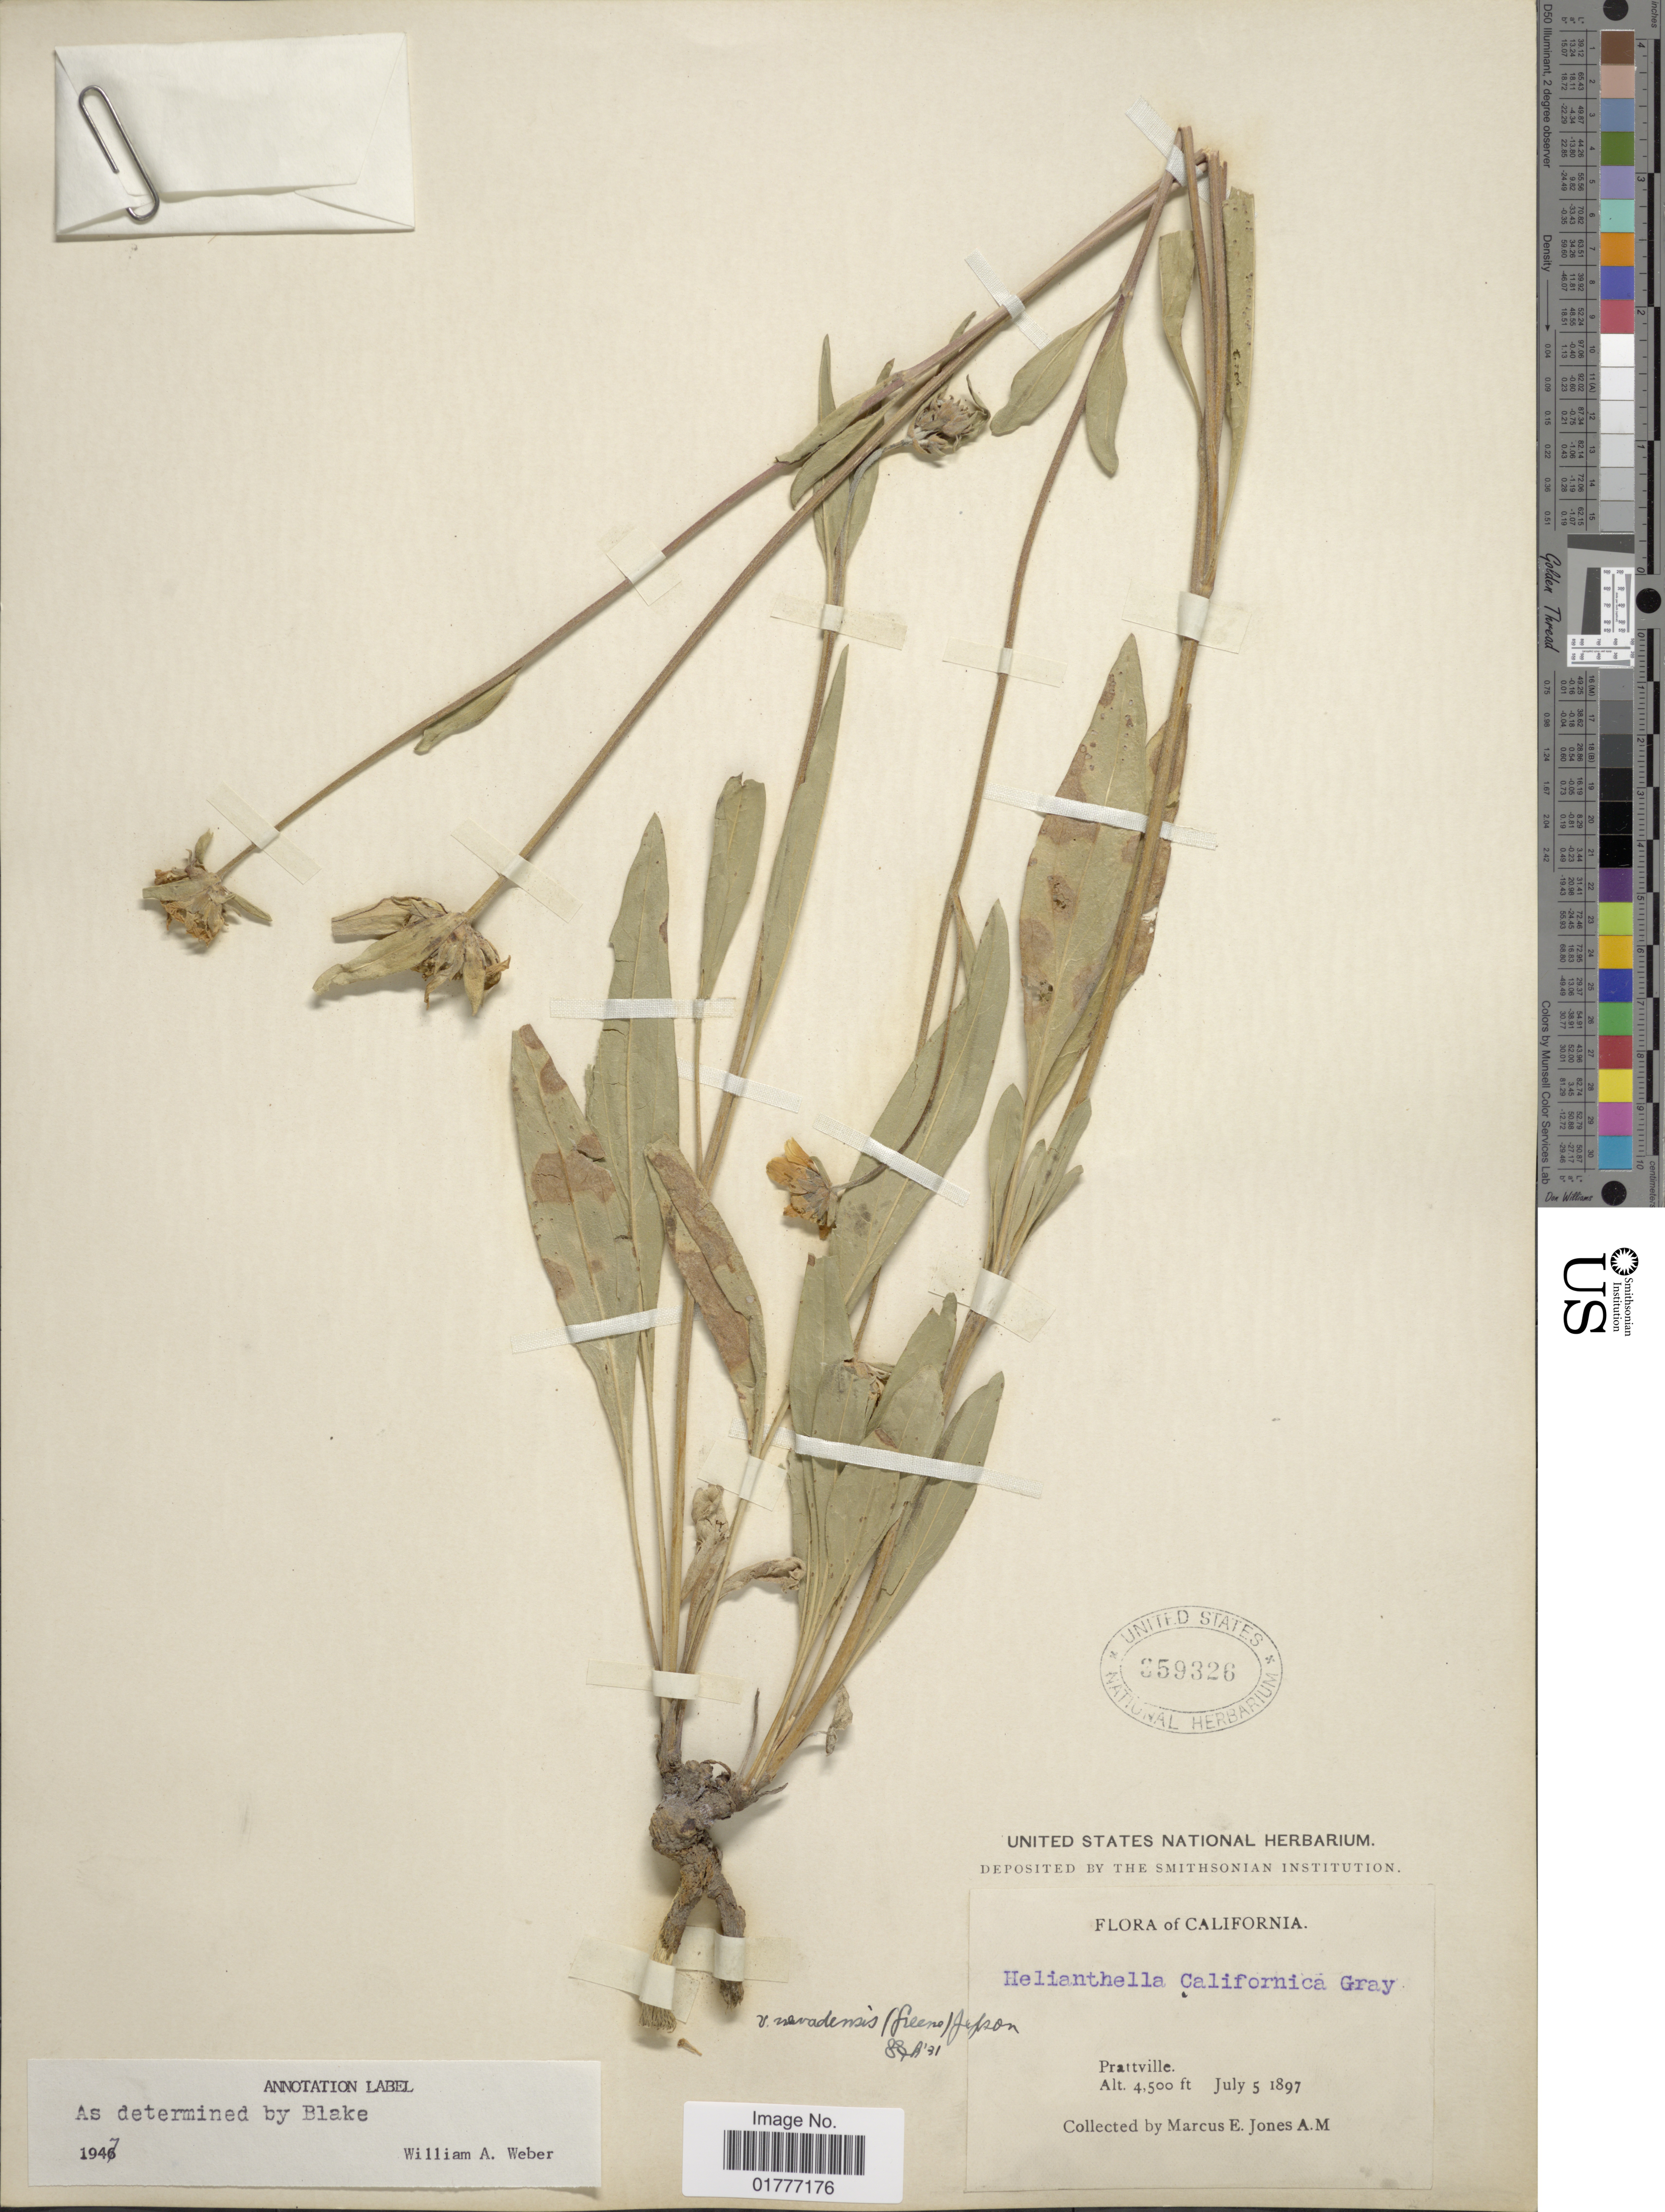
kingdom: Plantae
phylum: Tracheophyta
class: Magnoliopsida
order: Asterales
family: Asteraceae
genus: Helianthella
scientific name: Helianthella californica var. nevadensis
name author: (Greene) Jeps.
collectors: M. E. Jones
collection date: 1897-07-05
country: United States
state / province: California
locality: Prattville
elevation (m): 1372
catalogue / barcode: US 359326